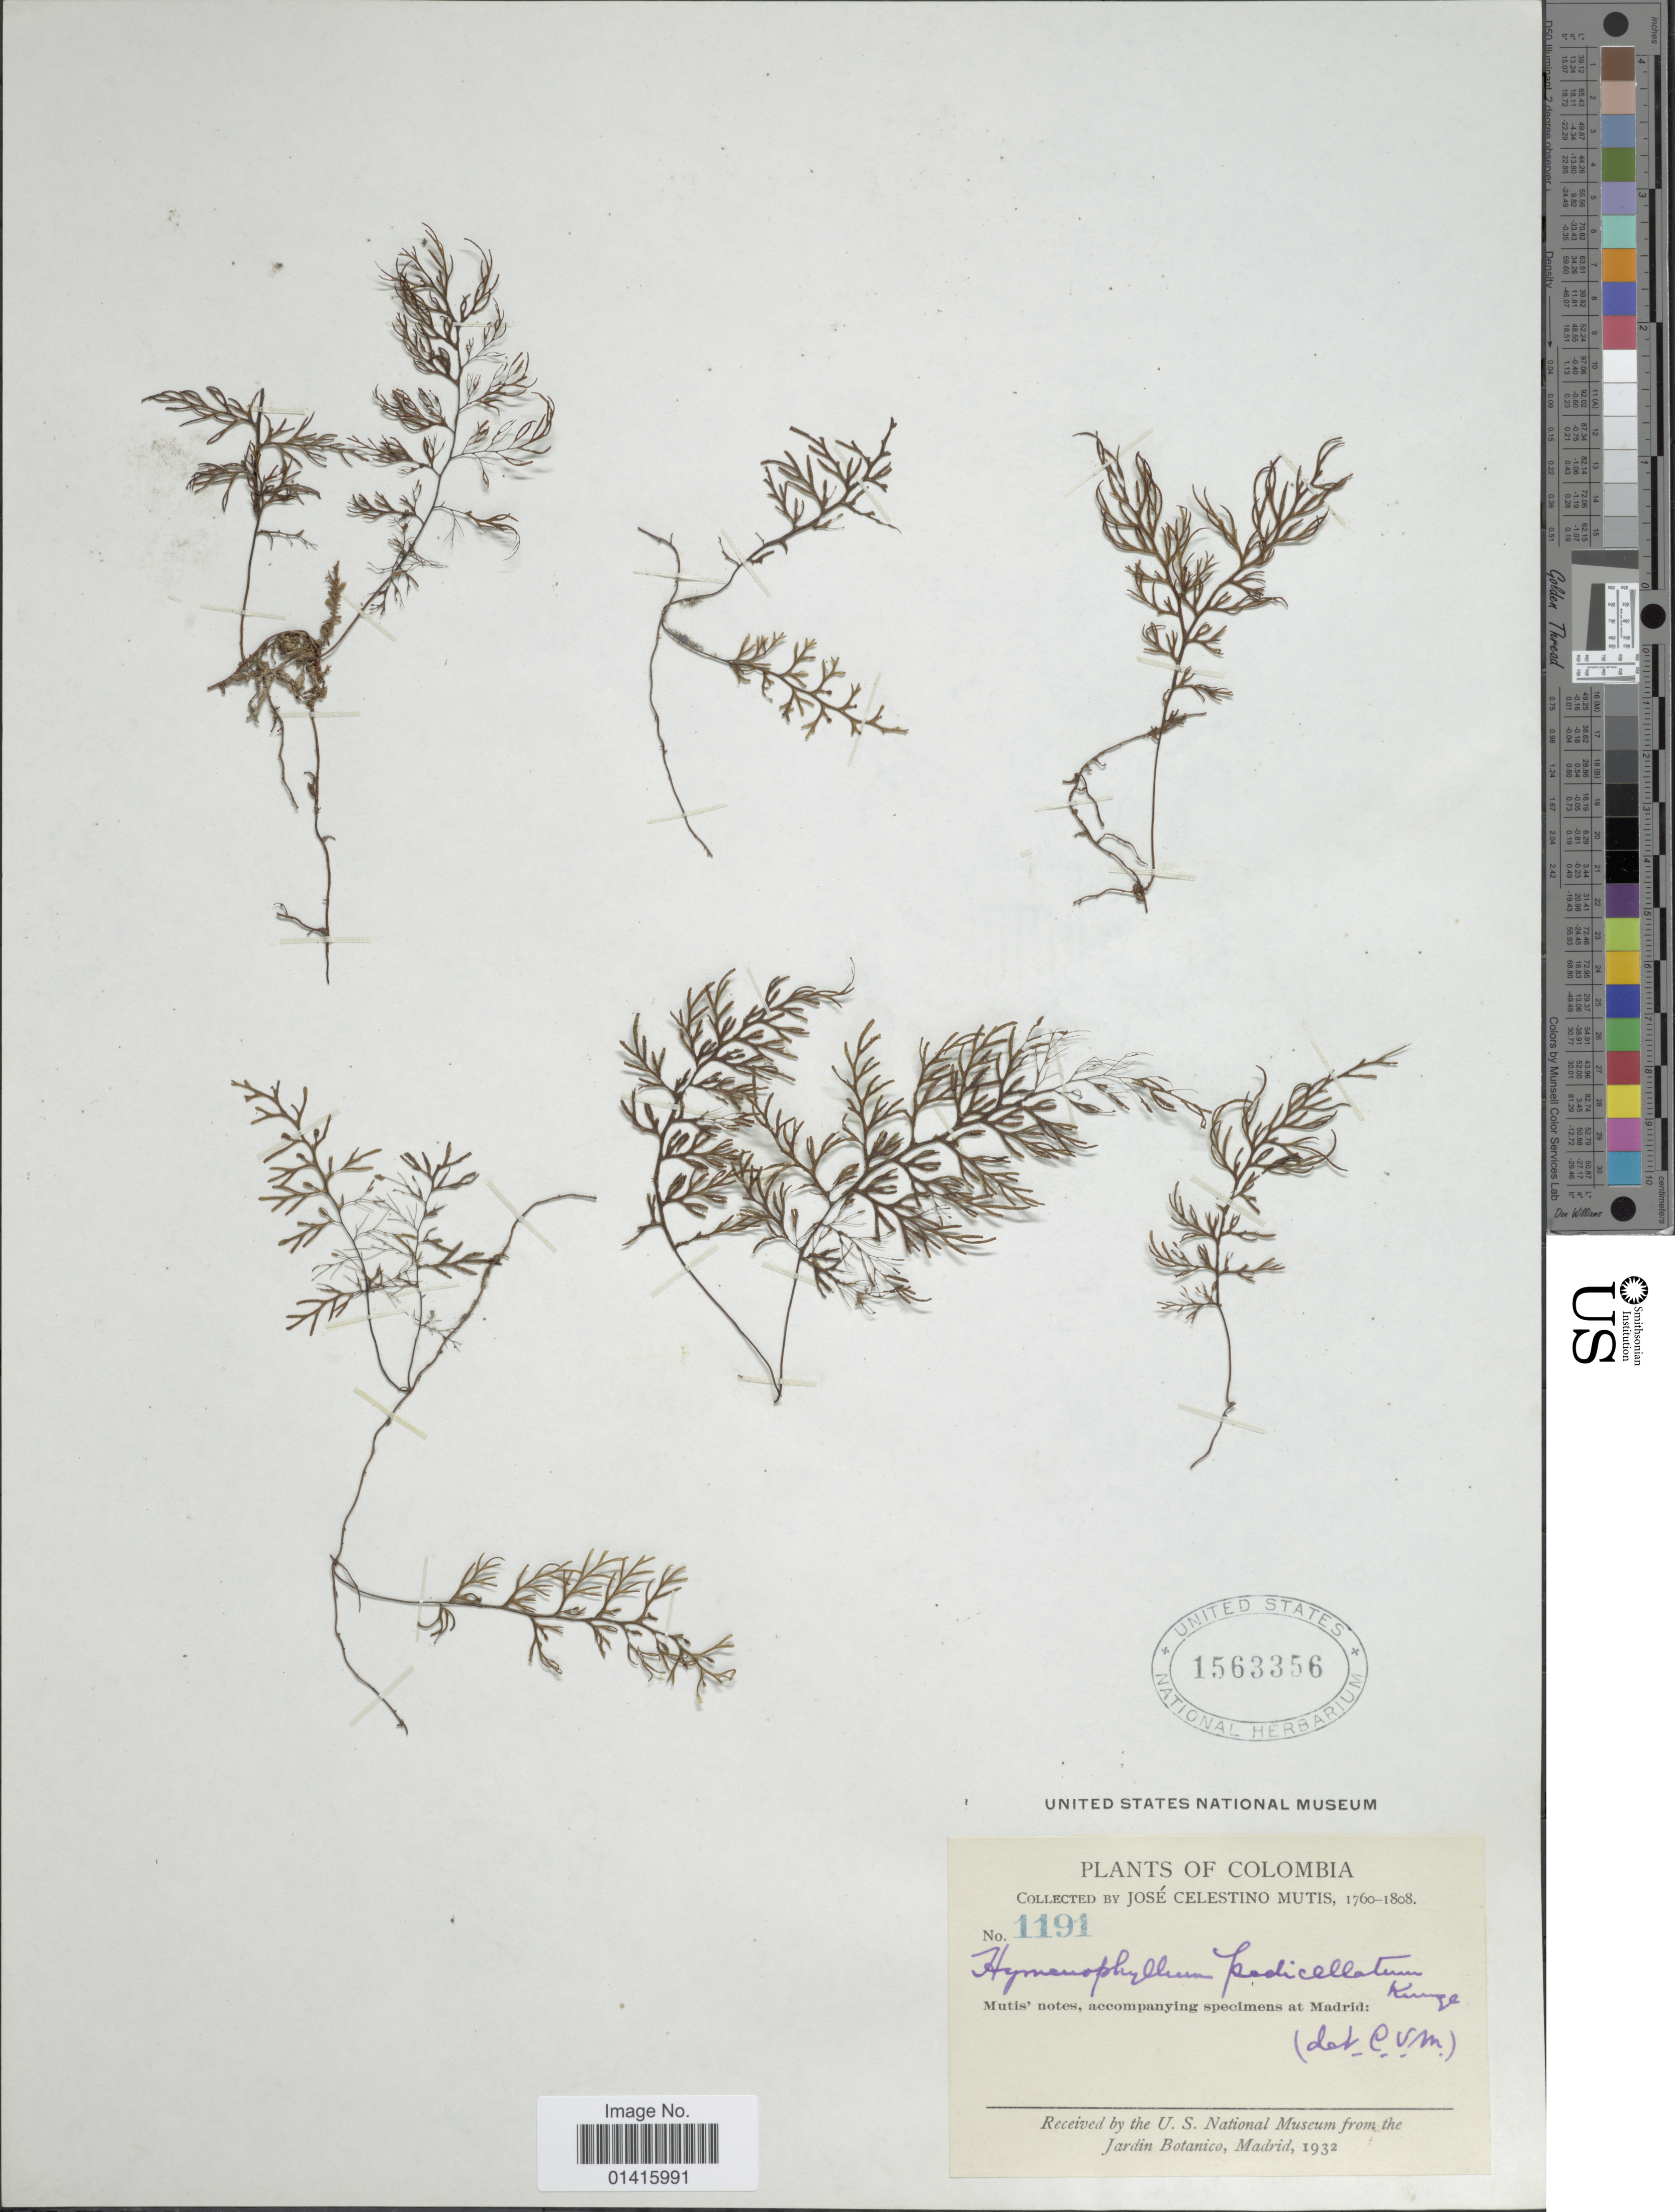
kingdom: Plantae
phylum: Tracheophyta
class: Polypodiopsida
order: Hymenophyllales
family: Hymenophyllaceae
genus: Hymenophyllum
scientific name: Hymenophyllum fucoides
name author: (Sw.) Sw.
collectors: J. C. B. Mutis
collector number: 1191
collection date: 1760/1808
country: Colombia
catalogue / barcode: US 1563356